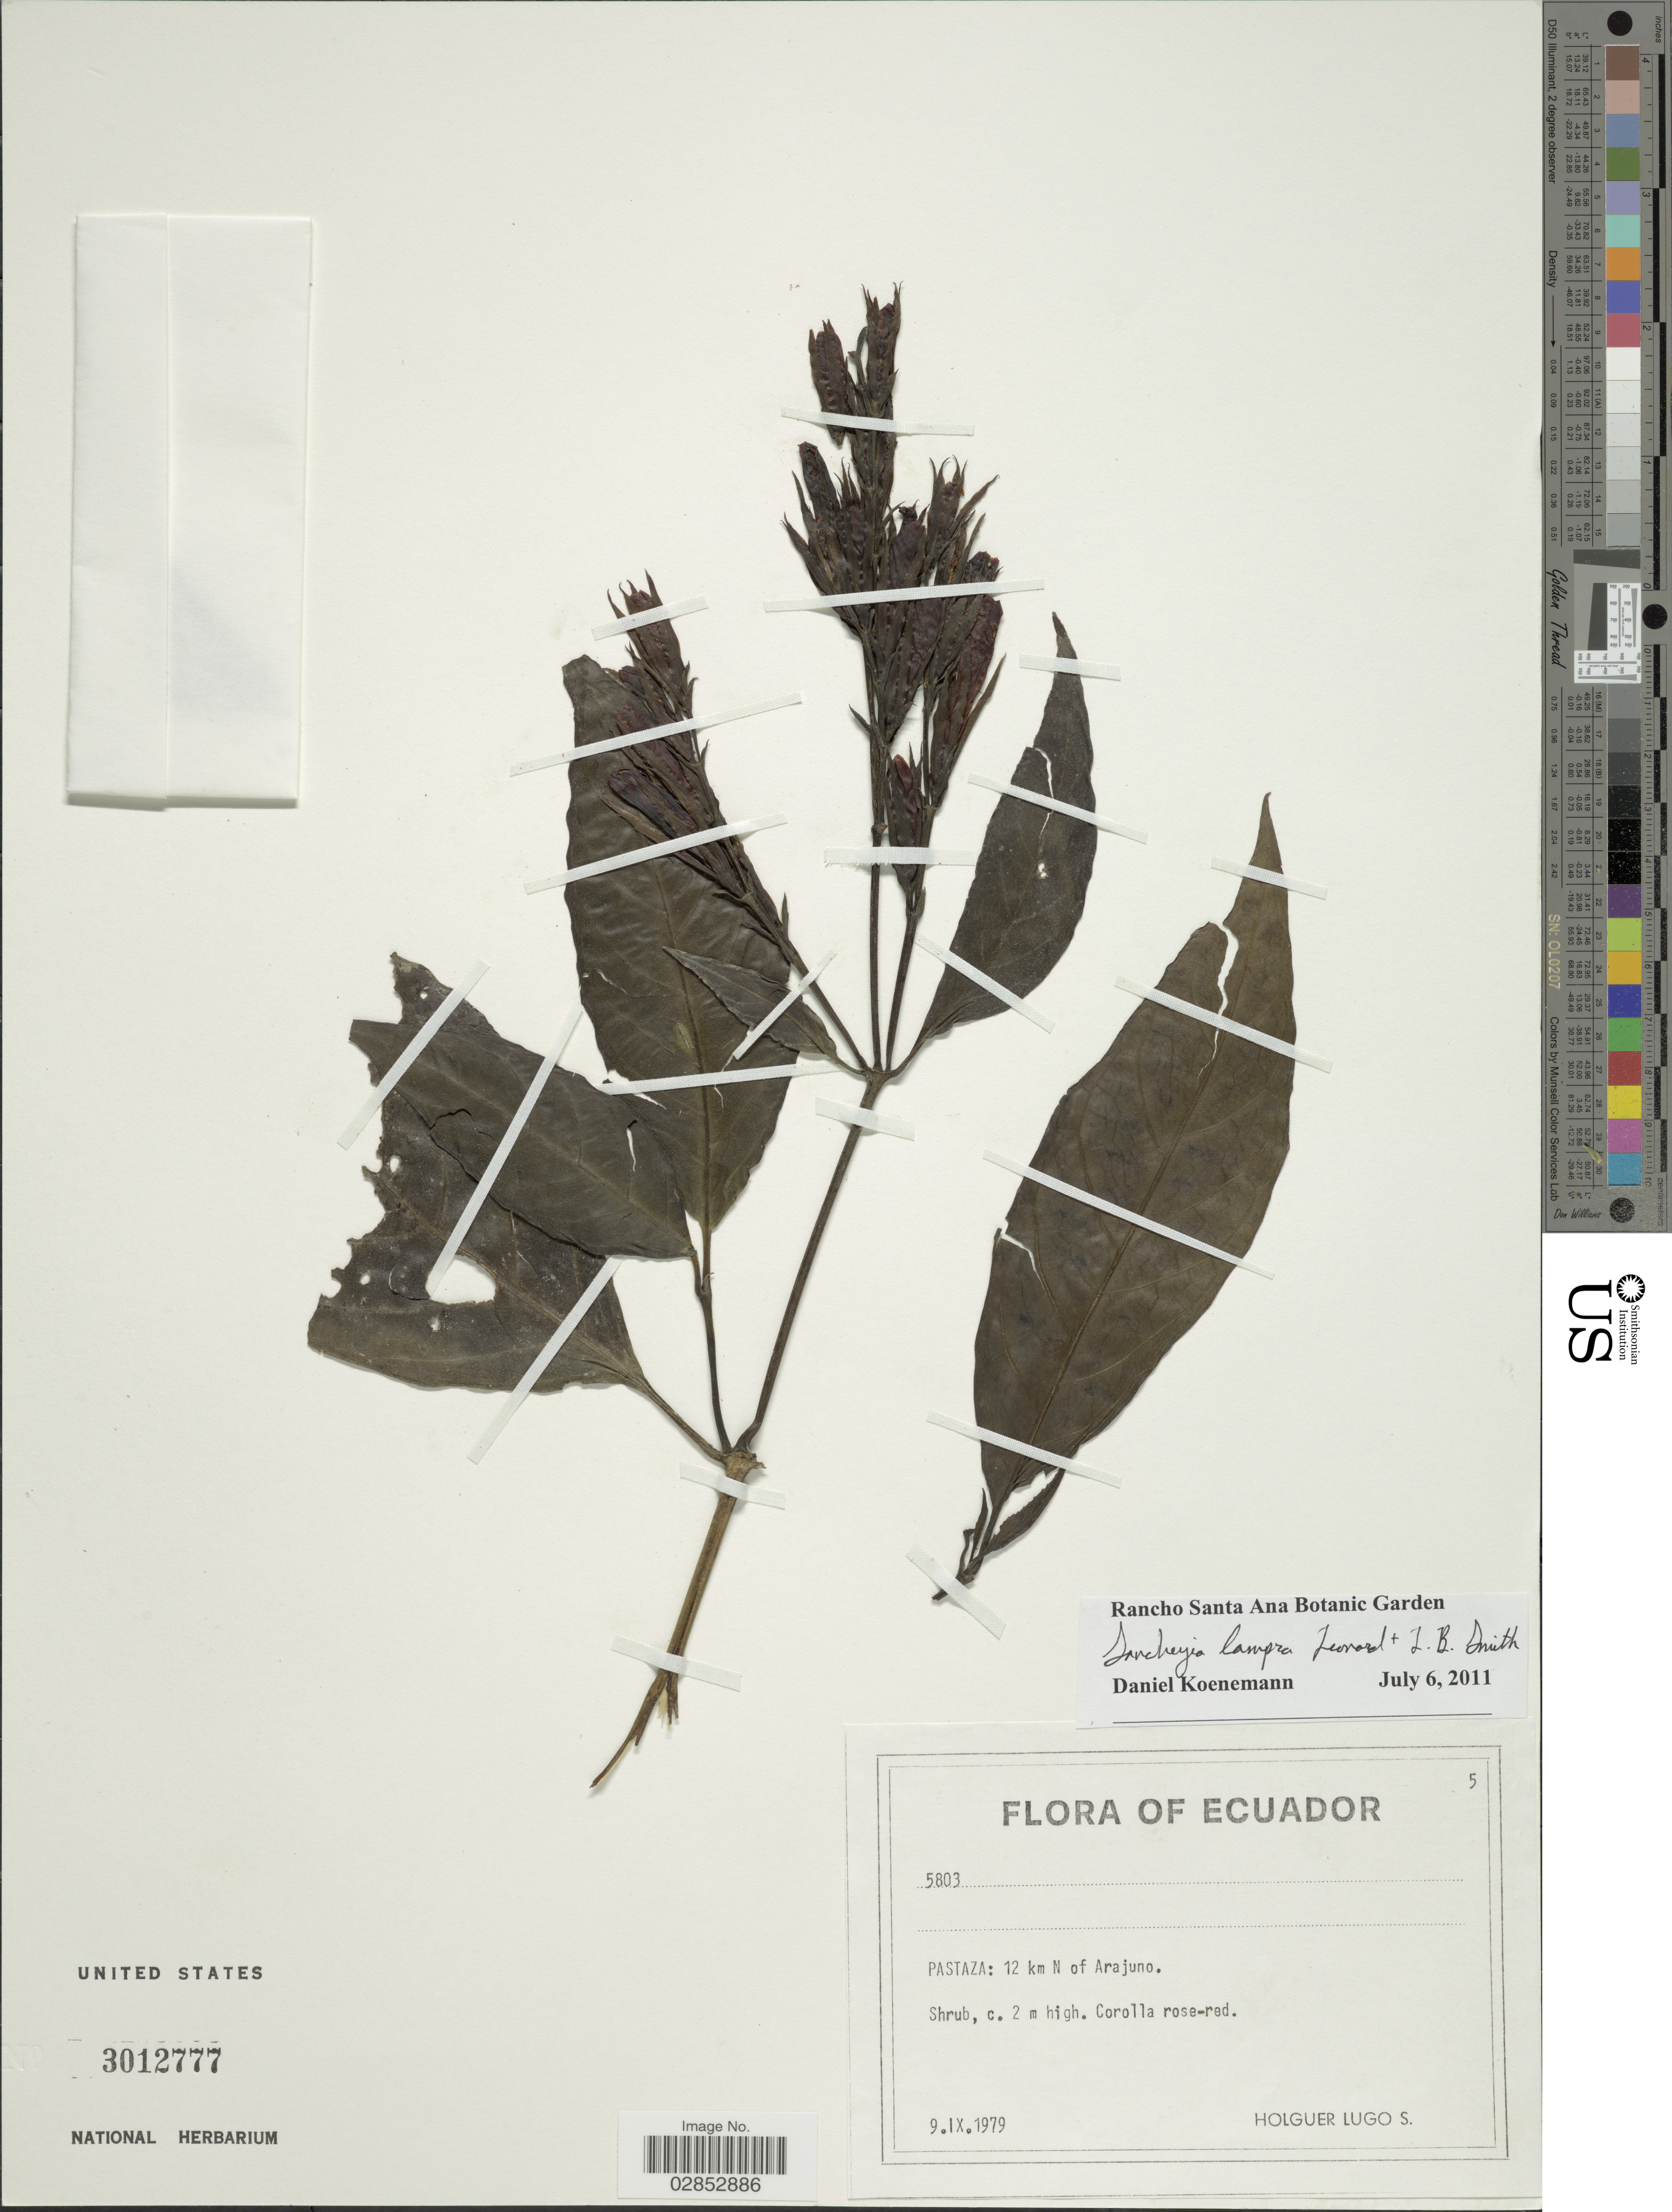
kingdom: Plantae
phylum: Tracheophyta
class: Magnoliopsida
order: Lamiales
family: Acanthaceae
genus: Sanchezia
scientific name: Sanchezia longiflora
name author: (Hook. f.) Hook. f. ex Planch.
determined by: Azevedo, Igor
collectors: H. Lugo S.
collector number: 5803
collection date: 1979-09-09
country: Ecuador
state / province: Pastaza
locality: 12 km N of Arajuno.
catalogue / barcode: US 3012777